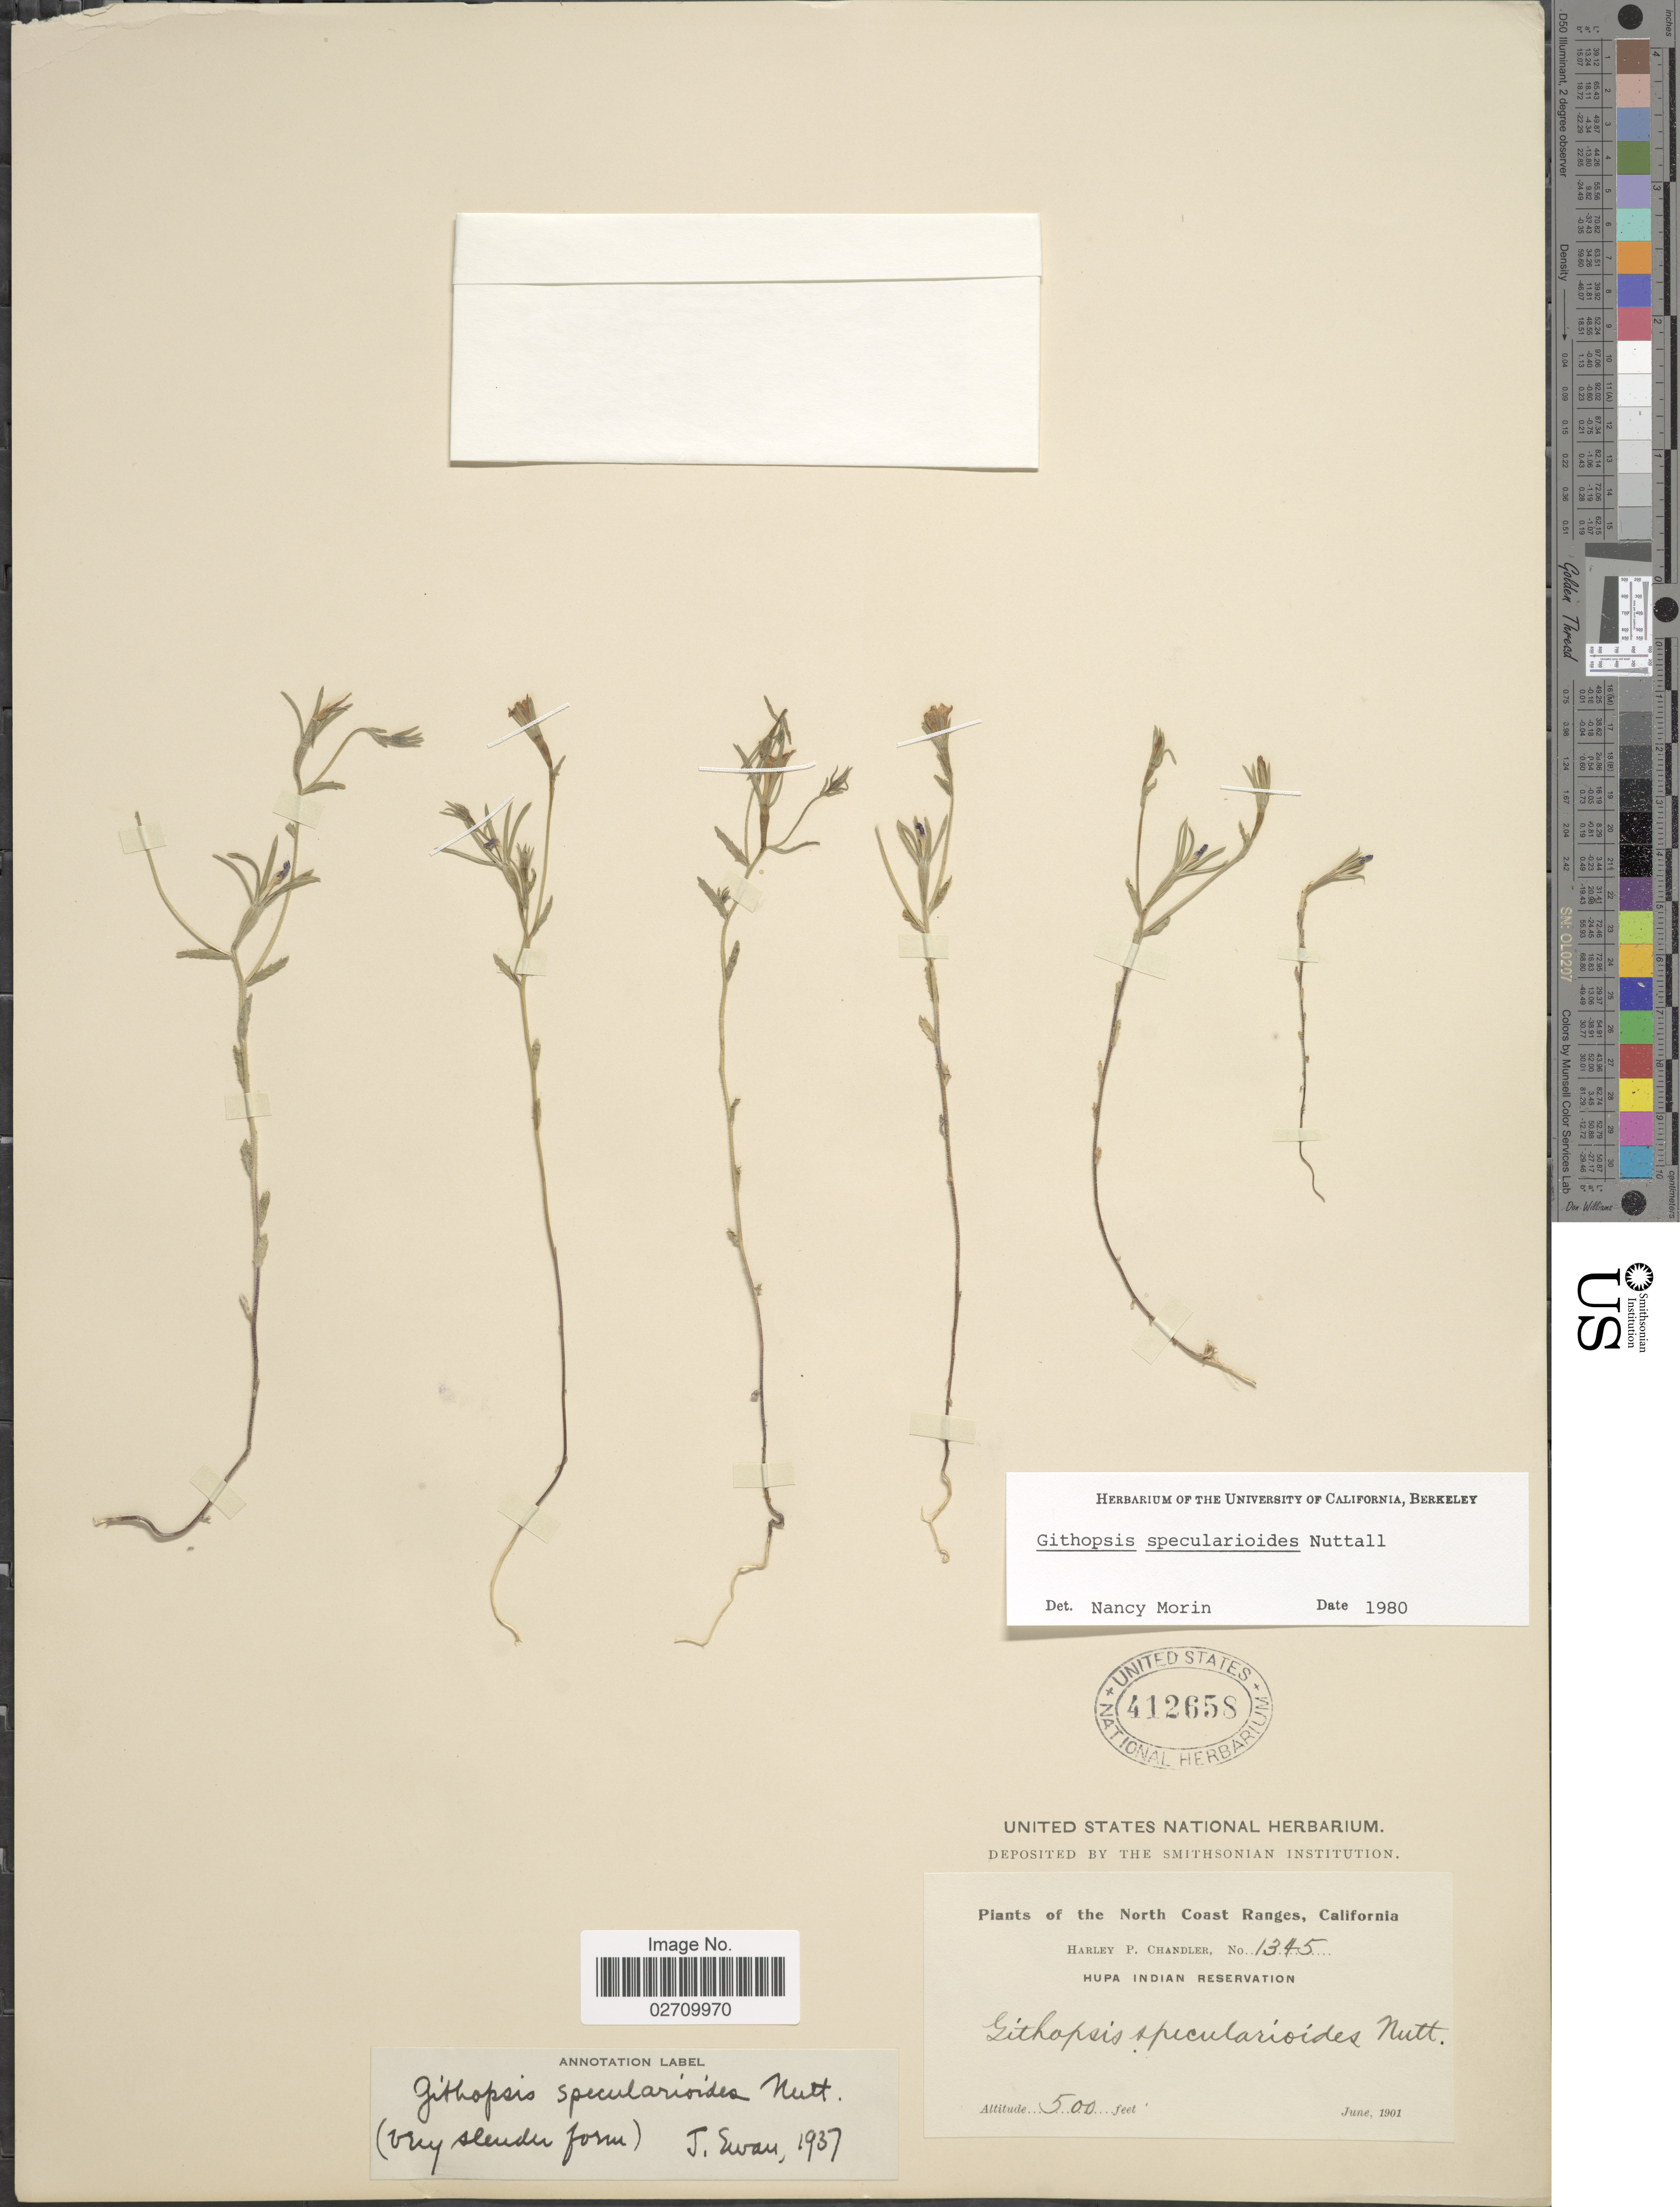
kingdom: Plantae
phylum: Tracheophyta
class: Magnoliopsida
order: Asterales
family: Campanulaceae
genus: Githopsis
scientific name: Githopsis specularioides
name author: Nutt.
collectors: H. Chandler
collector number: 1345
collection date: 1901-06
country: United States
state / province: California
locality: North Coast Ranges. Hupa Indian Reservation [unsure placement]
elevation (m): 152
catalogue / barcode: US 412658